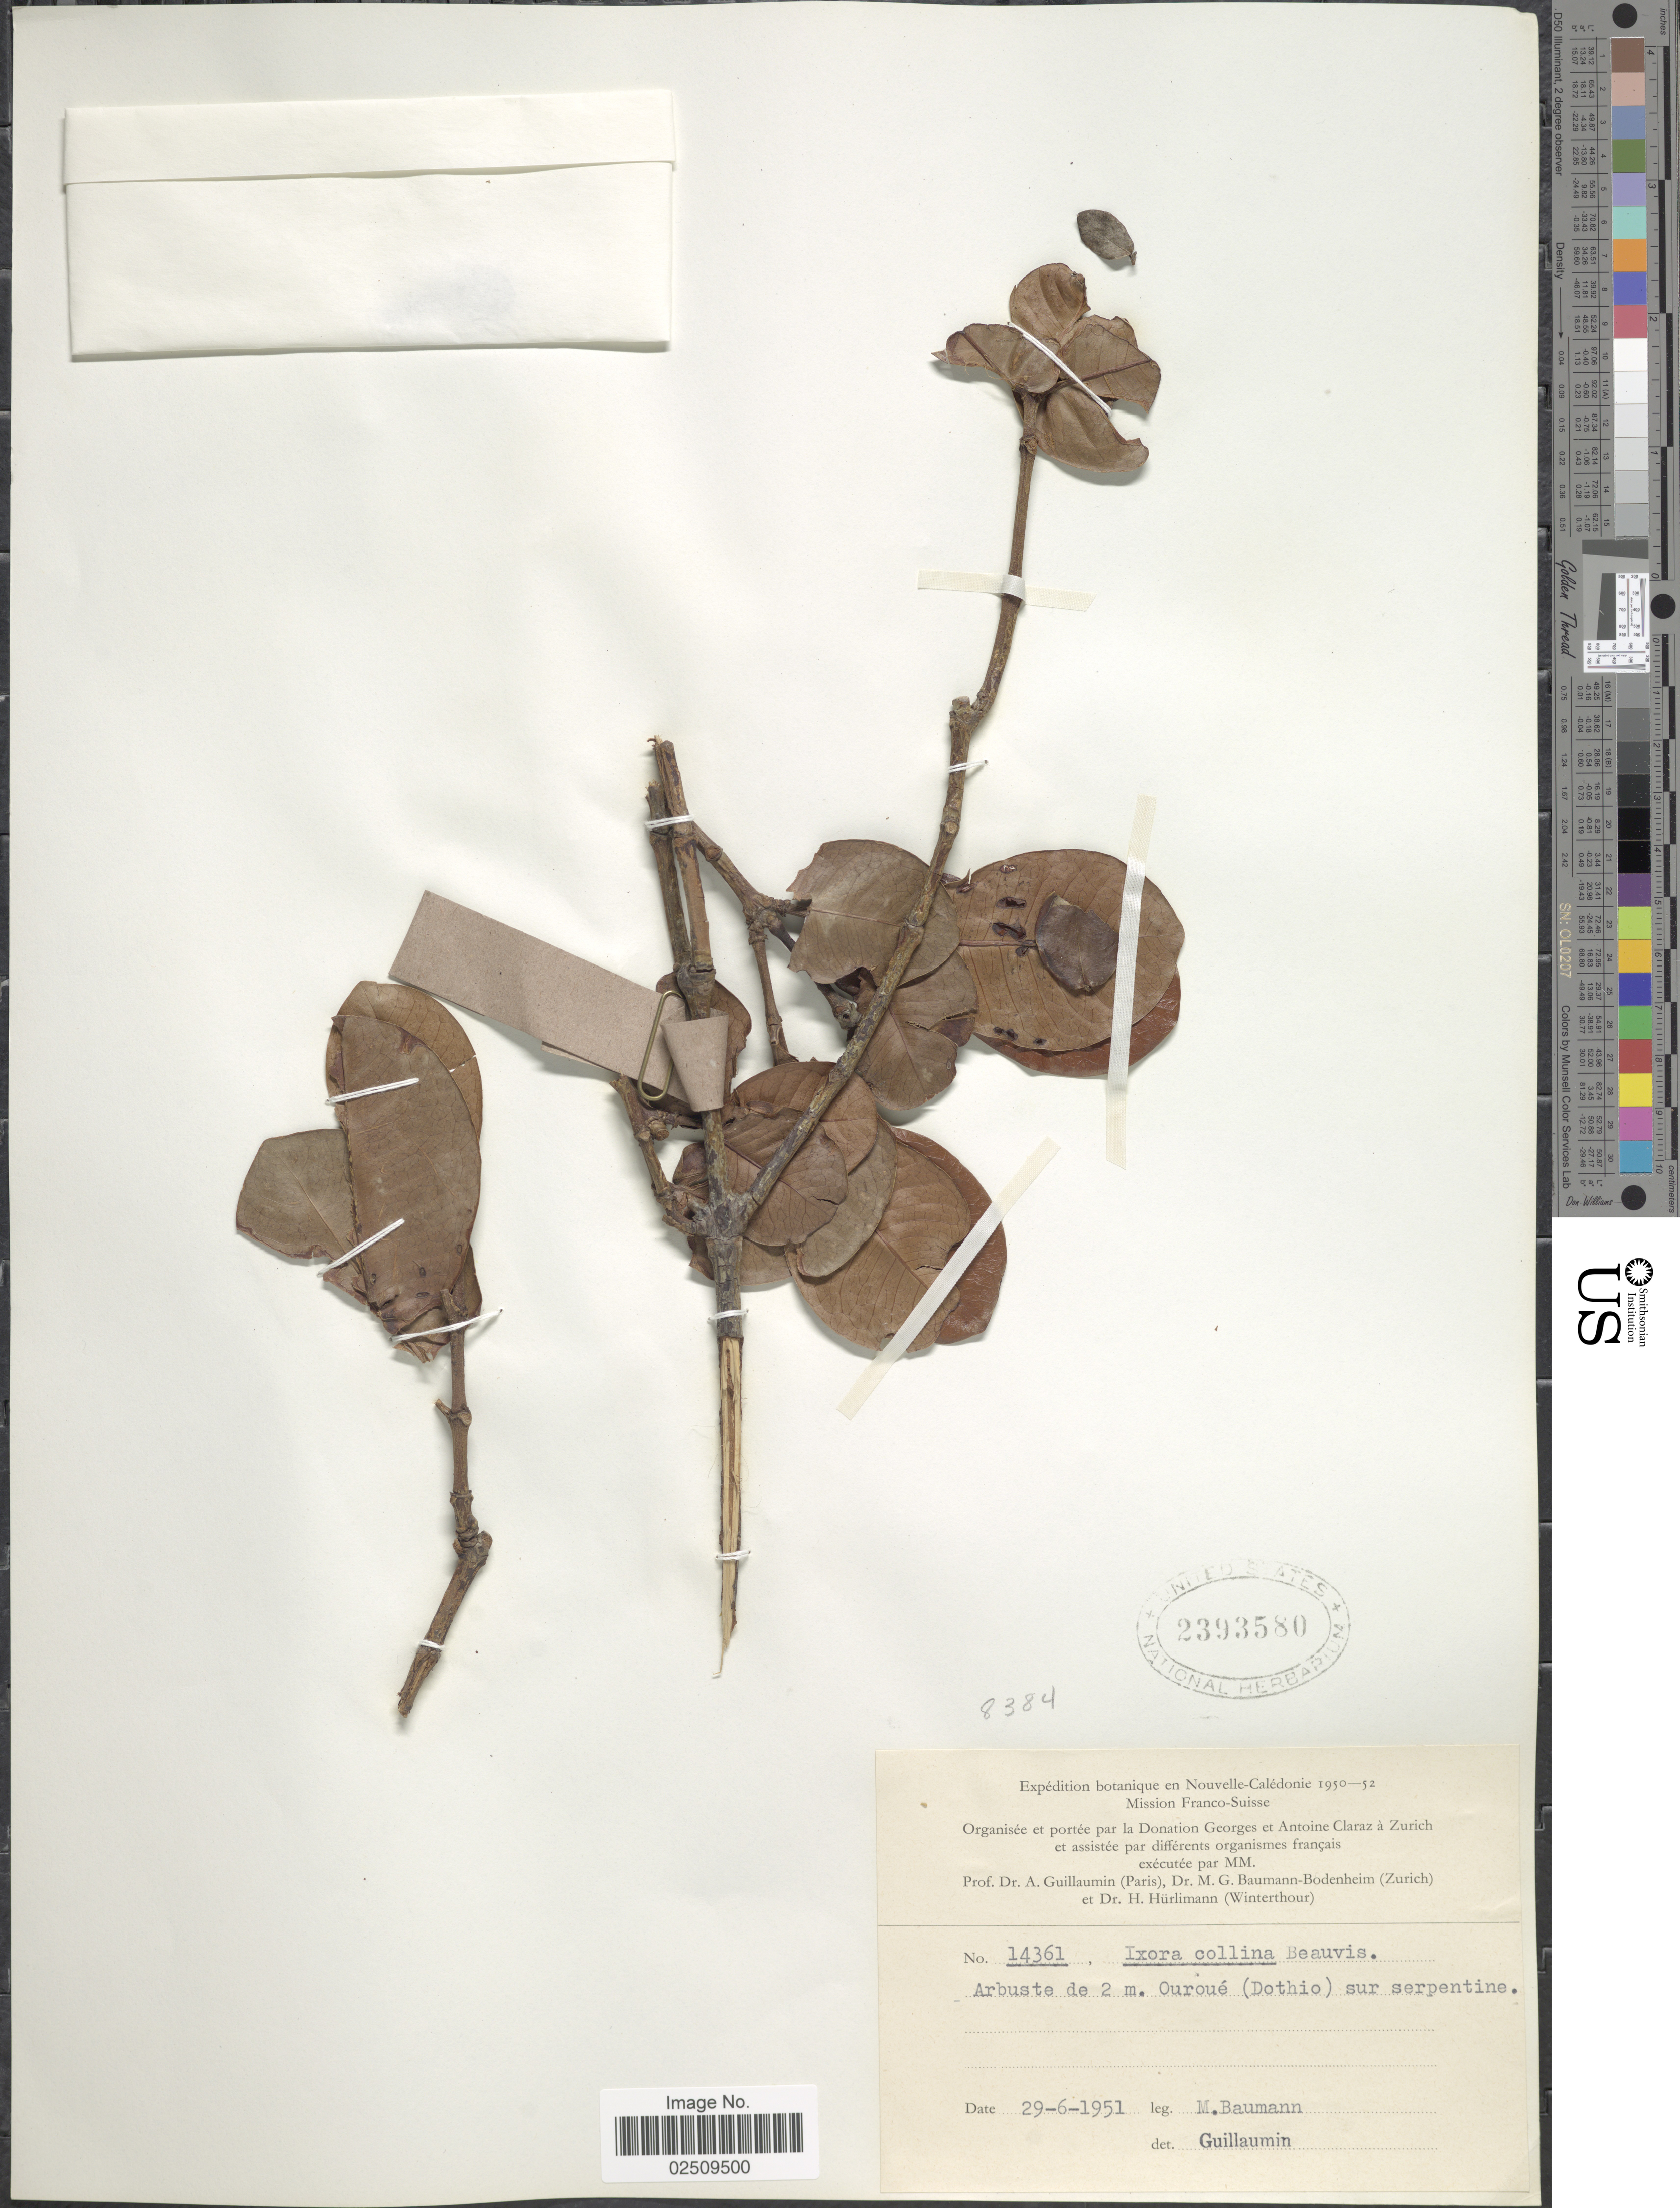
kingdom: Plantae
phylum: Tracheophyta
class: Magnoliopsida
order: Gentianales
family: Rubiaceae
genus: Ixora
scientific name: Ixora collina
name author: (Montrouz.) Beauvis.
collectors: M. Baumann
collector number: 14361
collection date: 1951-06-29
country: New Caledonia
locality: Ouroué (Dothio) sur serpentine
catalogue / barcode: US 2393580